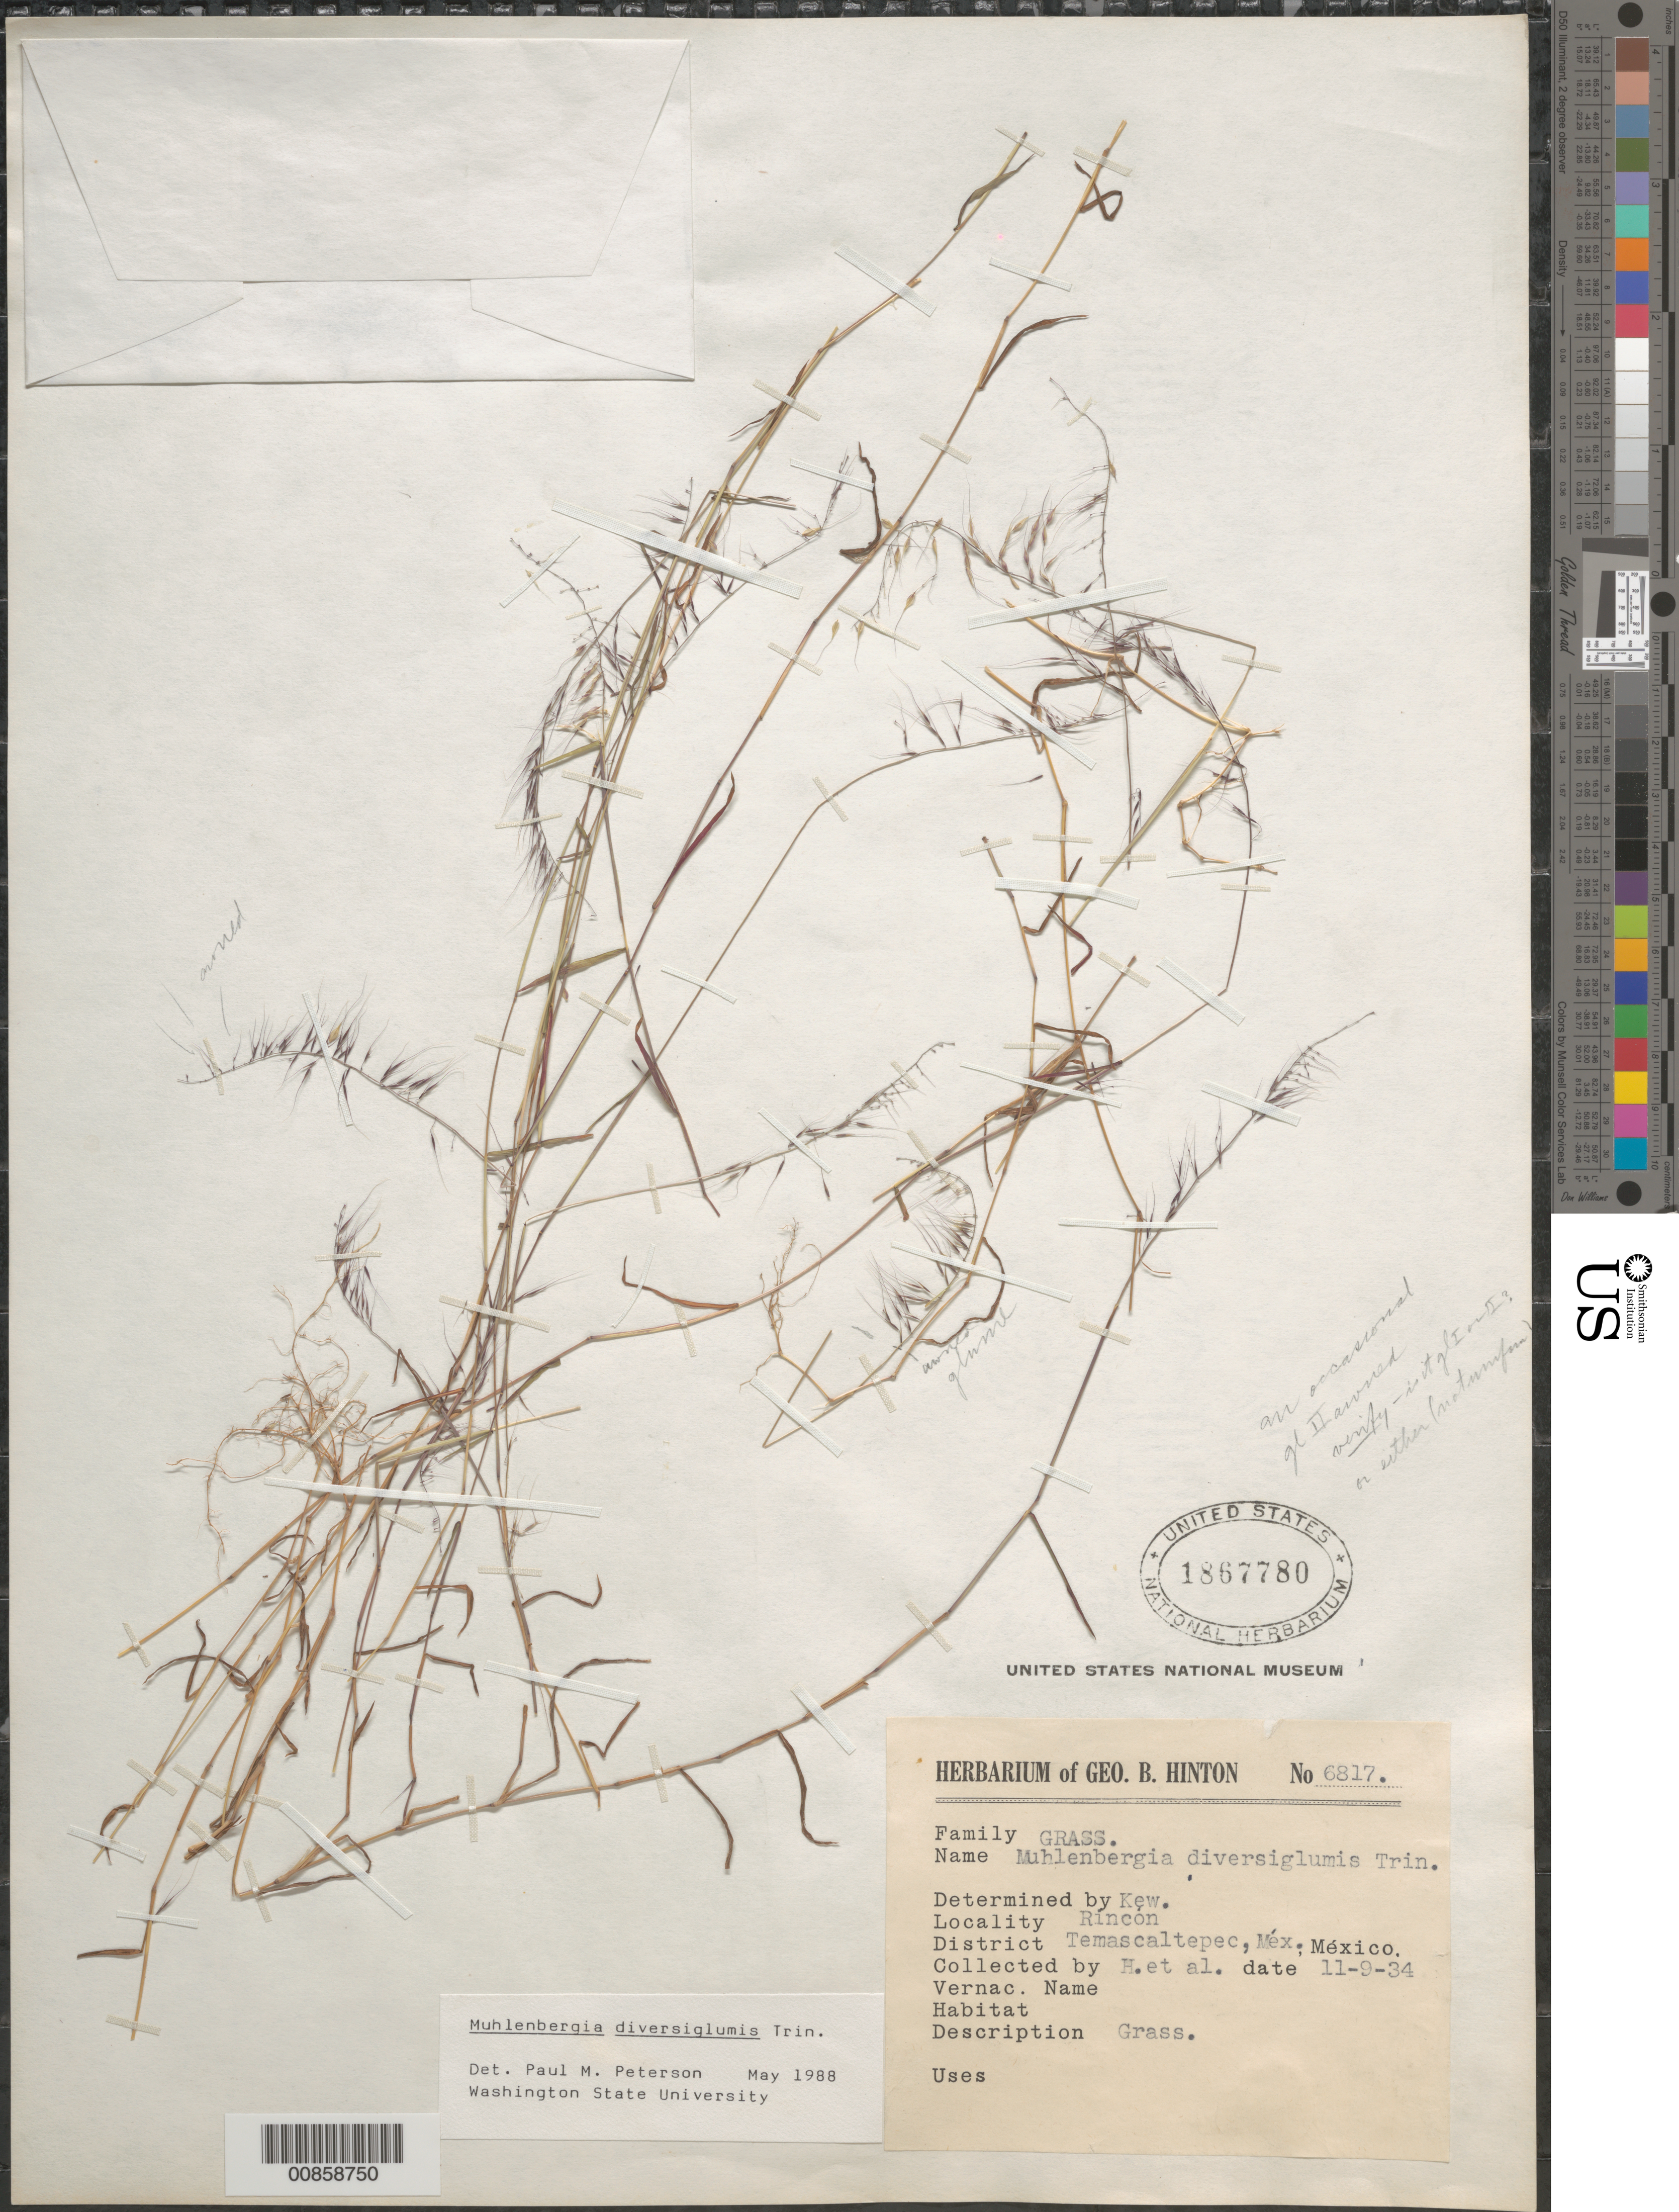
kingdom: Plantae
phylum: Tracheophyta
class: Liliopsida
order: Poales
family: Poaceae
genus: Muhlenbergia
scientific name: Muhlenbergia diversiglumis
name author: Trin.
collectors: G. B. Hinton & et al.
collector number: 6817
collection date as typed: Transcribed d/m/y: 11/9/34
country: Mexico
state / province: México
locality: Rincón. District Temascaltepec.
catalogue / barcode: US 1867780